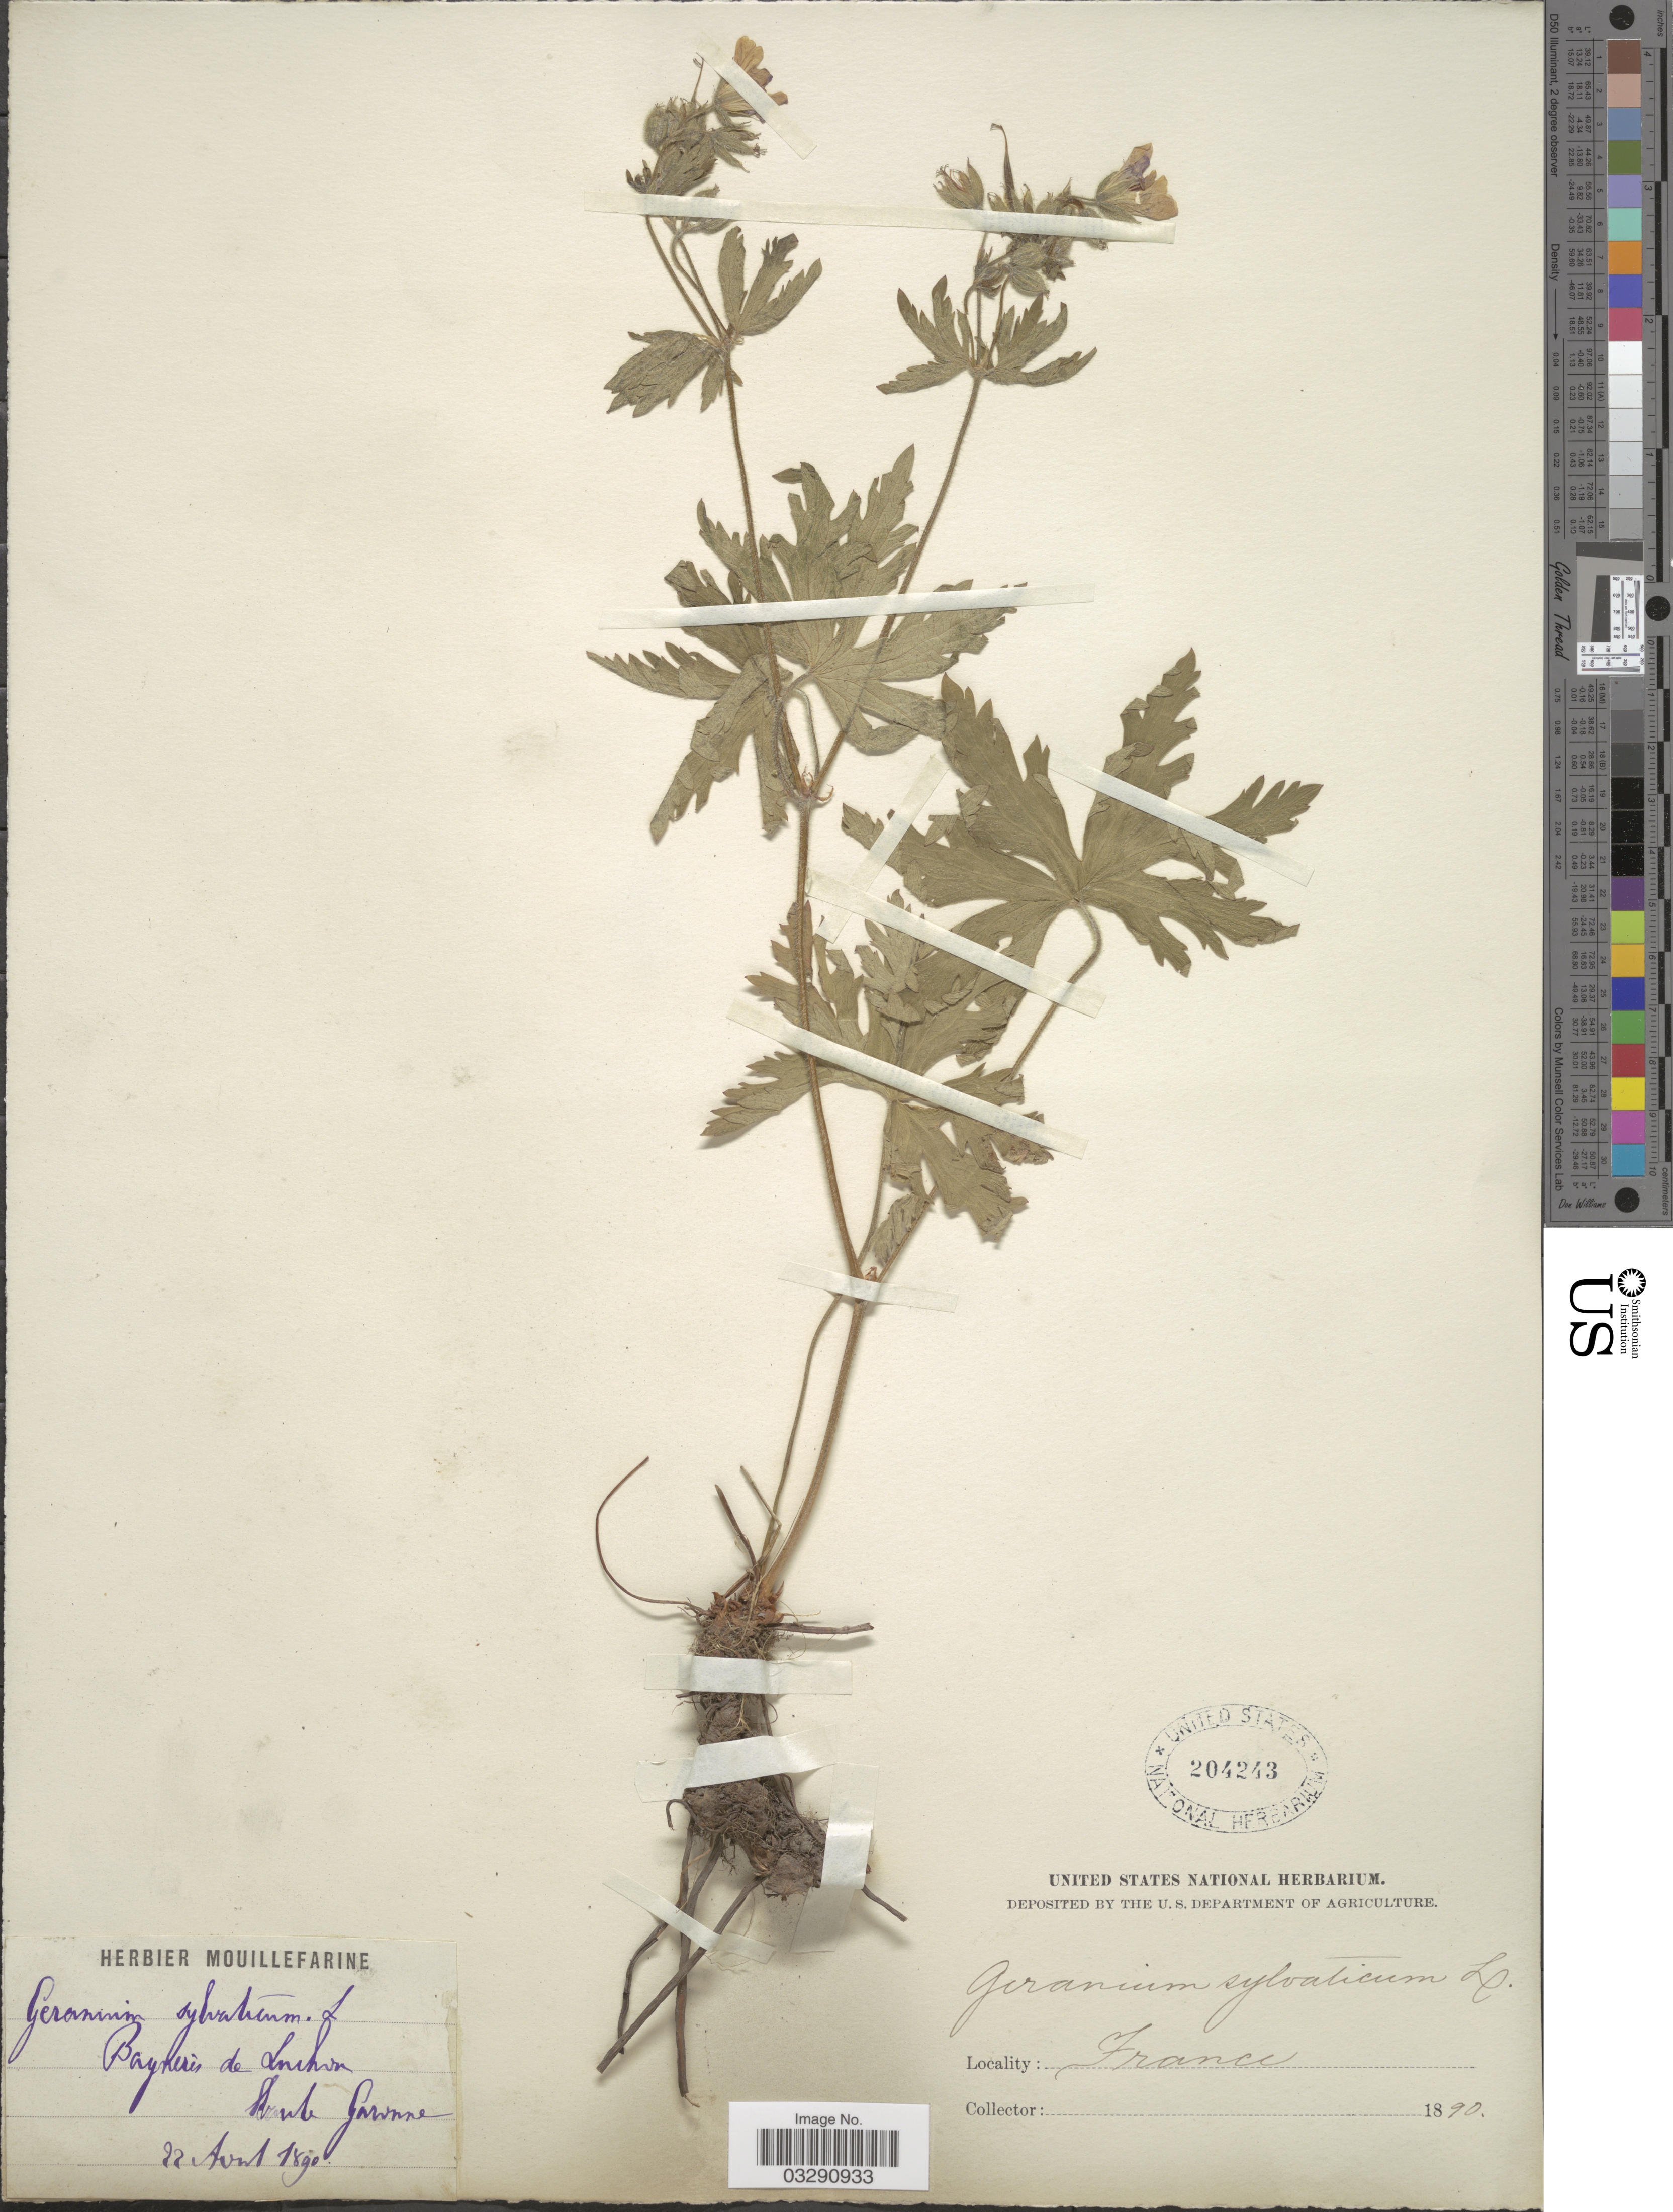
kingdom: Plantae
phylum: Tracheophyta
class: Magnoliopsida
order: Geraniales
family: Geraniaceae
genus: Geranium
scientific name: Geranium silvaticum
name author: L.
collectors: A. Mouillefarine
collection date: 1890-08-22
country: France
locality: Bagnerés de Luchon, Haute Garonne.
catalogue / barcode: US 204243